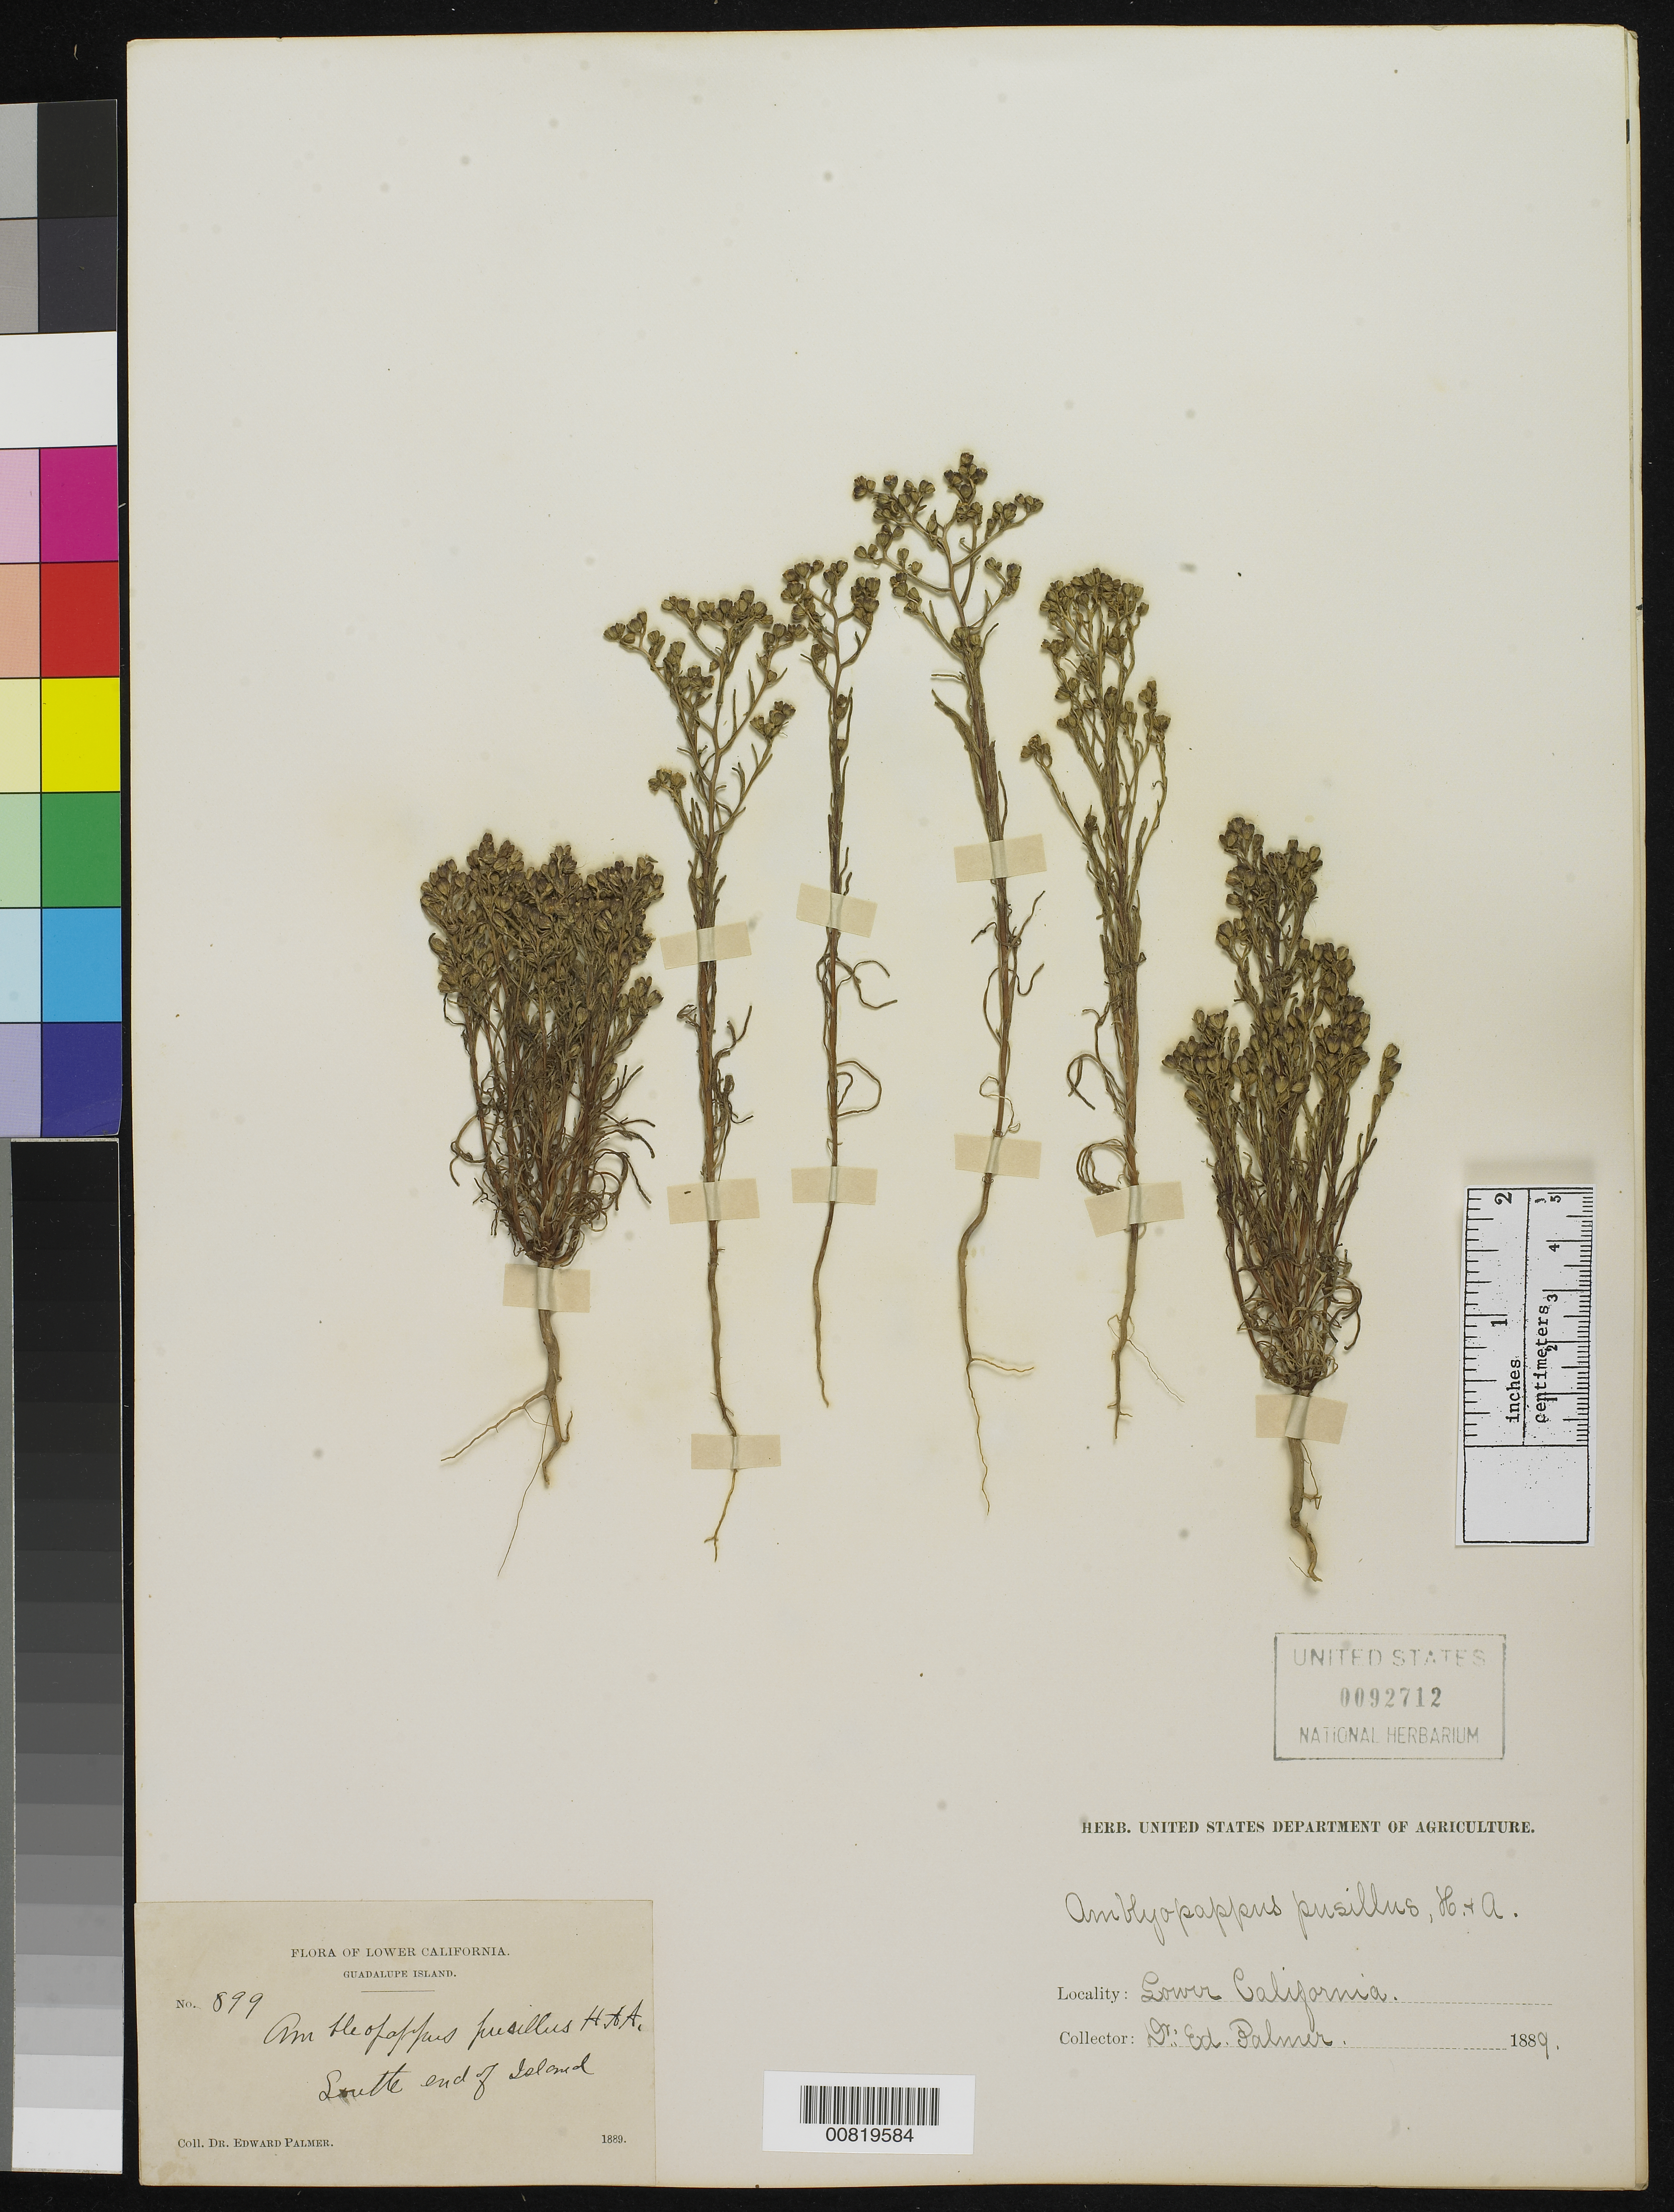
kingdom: Plantae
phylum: Tracheophyta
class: Magnoliopsida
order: Asterales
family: Asteraceae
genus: Amblyopappus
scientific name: Amblyopappus pusillus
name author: Hook. & Arn.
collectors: E. Palmer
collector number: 899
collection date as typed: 1889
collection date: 1889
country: Mexico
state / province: Baja California Norte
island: Guadalupe I.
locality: South end of Guadalupe Island, Baja California.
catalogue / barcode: US 92712